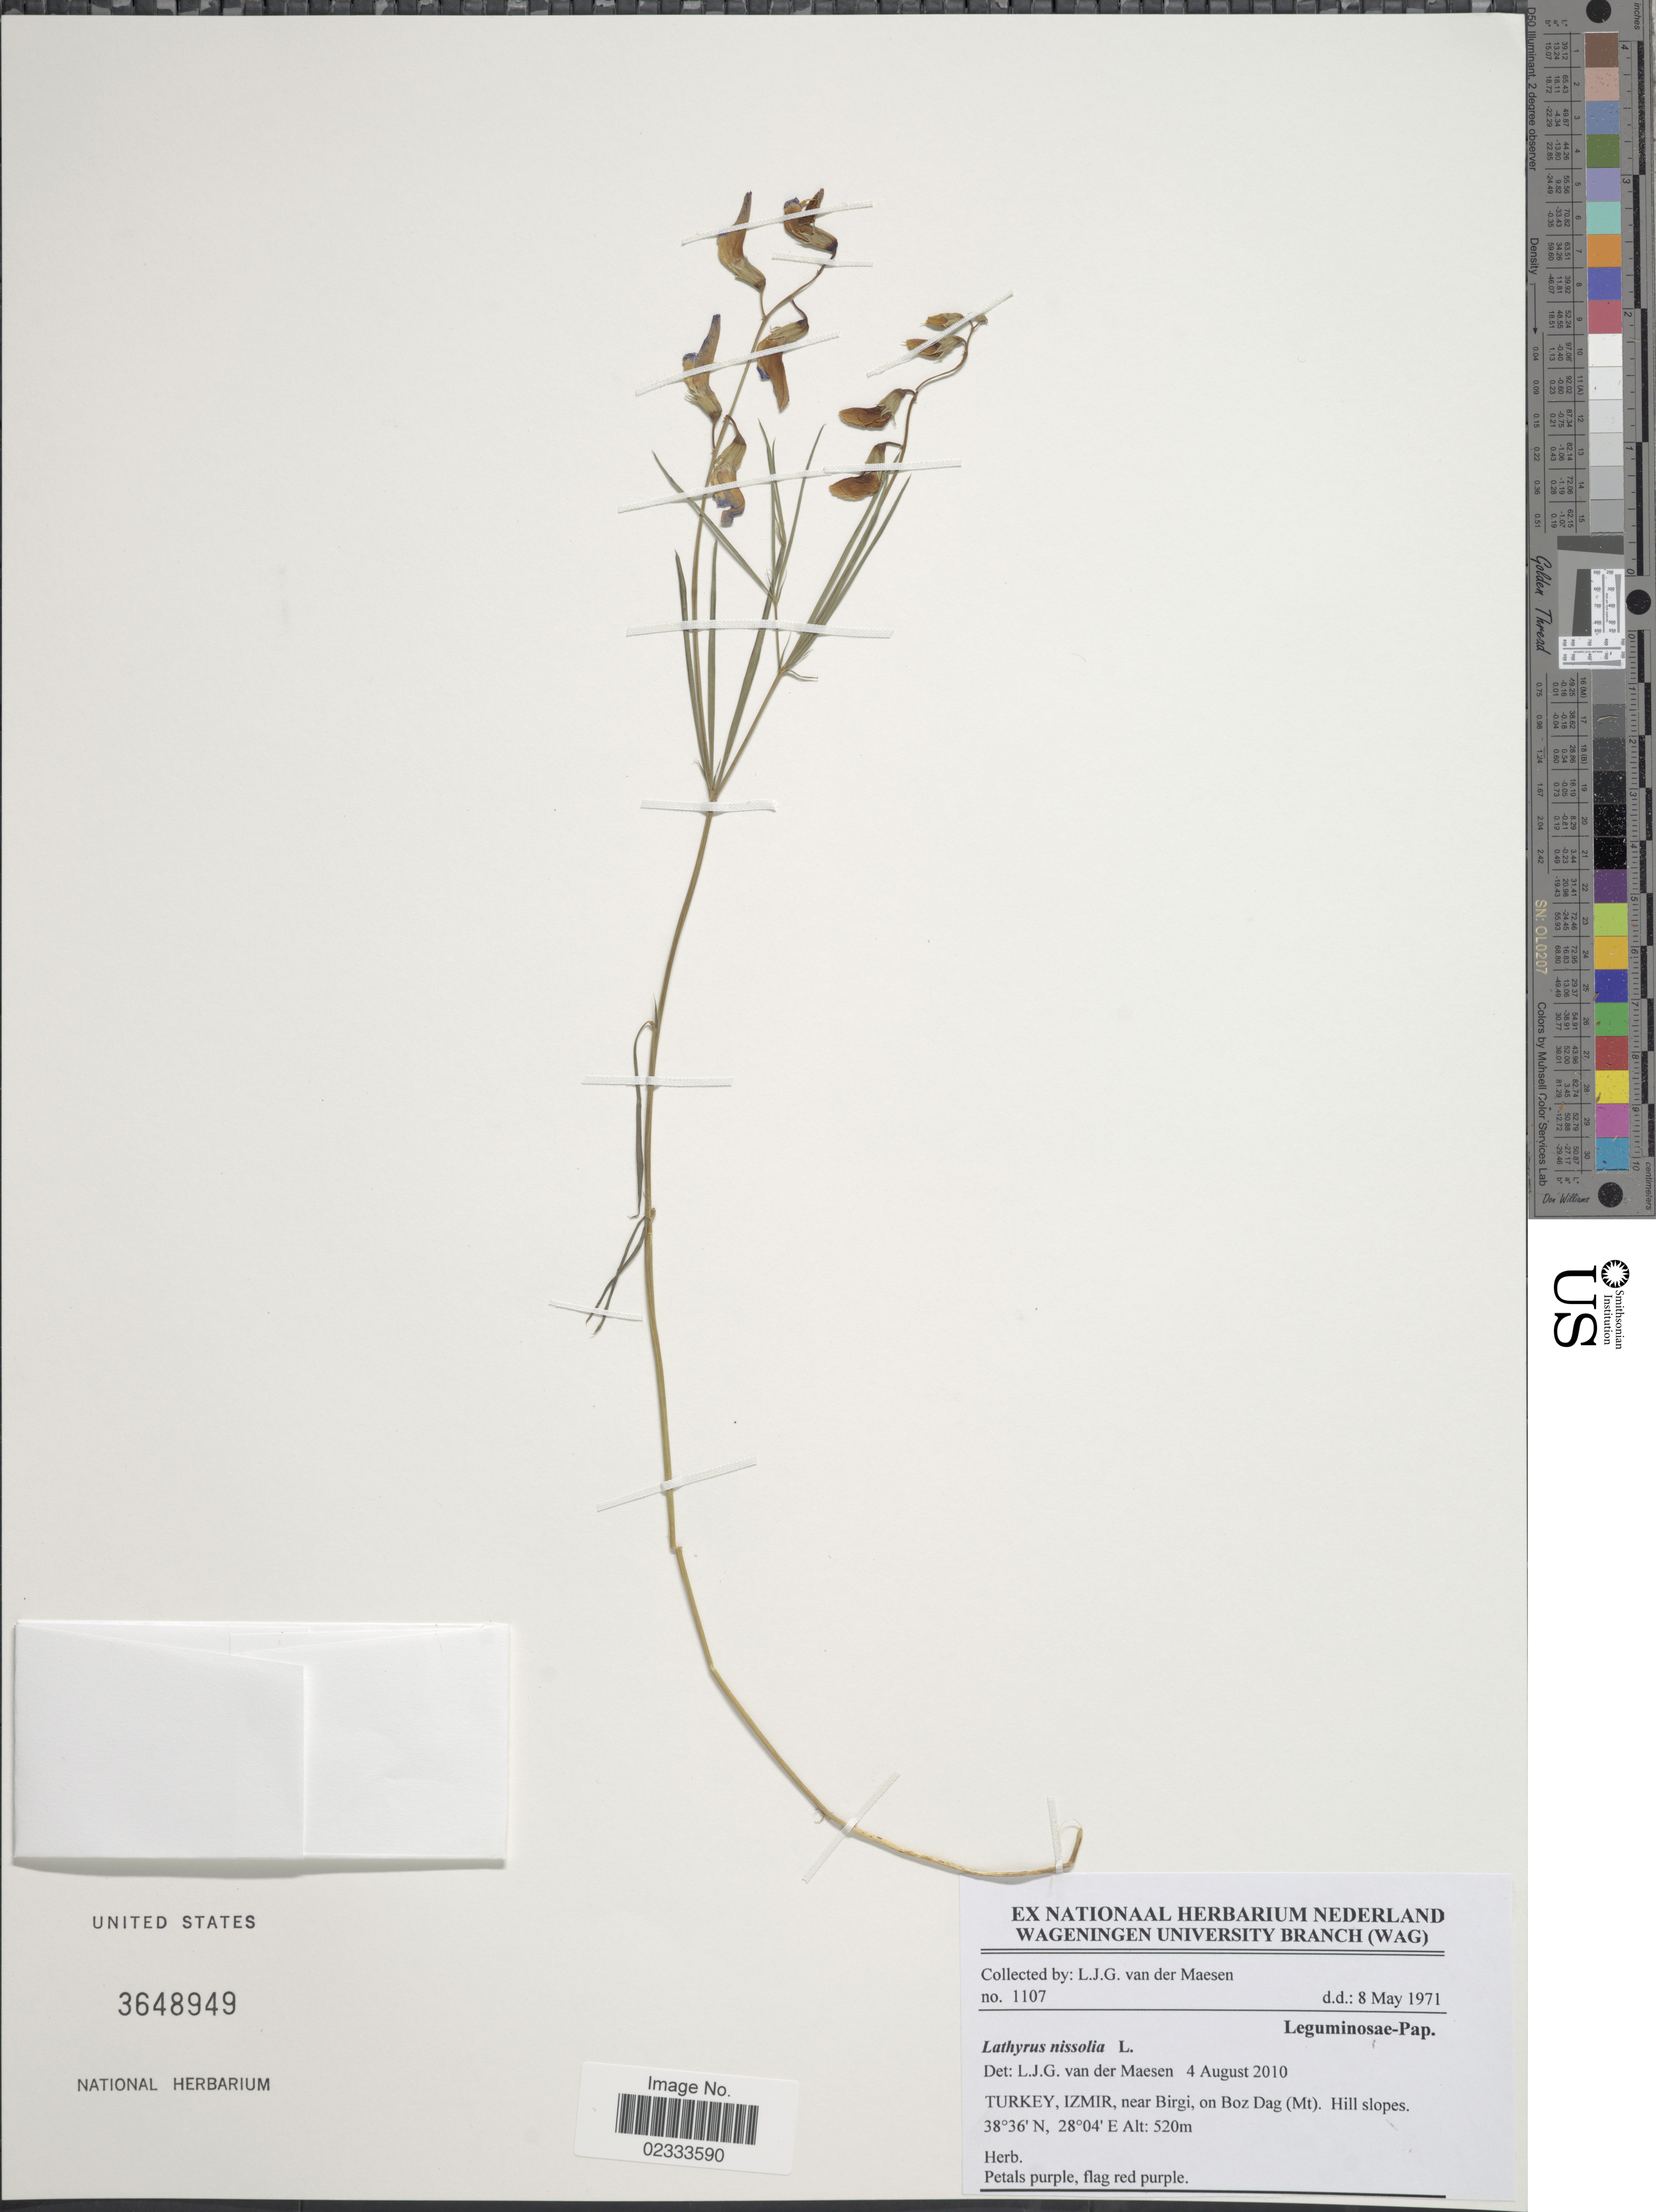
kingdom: Plantae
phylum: Tracheophyta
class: Magnoliopsida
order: Fabales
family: Fabaceae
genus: Lathyrus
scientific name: Lathyrus nissolia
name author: L.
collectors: L. van der Maesen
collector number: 1107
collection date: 1971-05-08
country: Turkey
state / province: Izmir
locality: Near Birgi, on Boz Dag (Mt.)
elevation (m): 520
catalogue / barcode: US 3648949